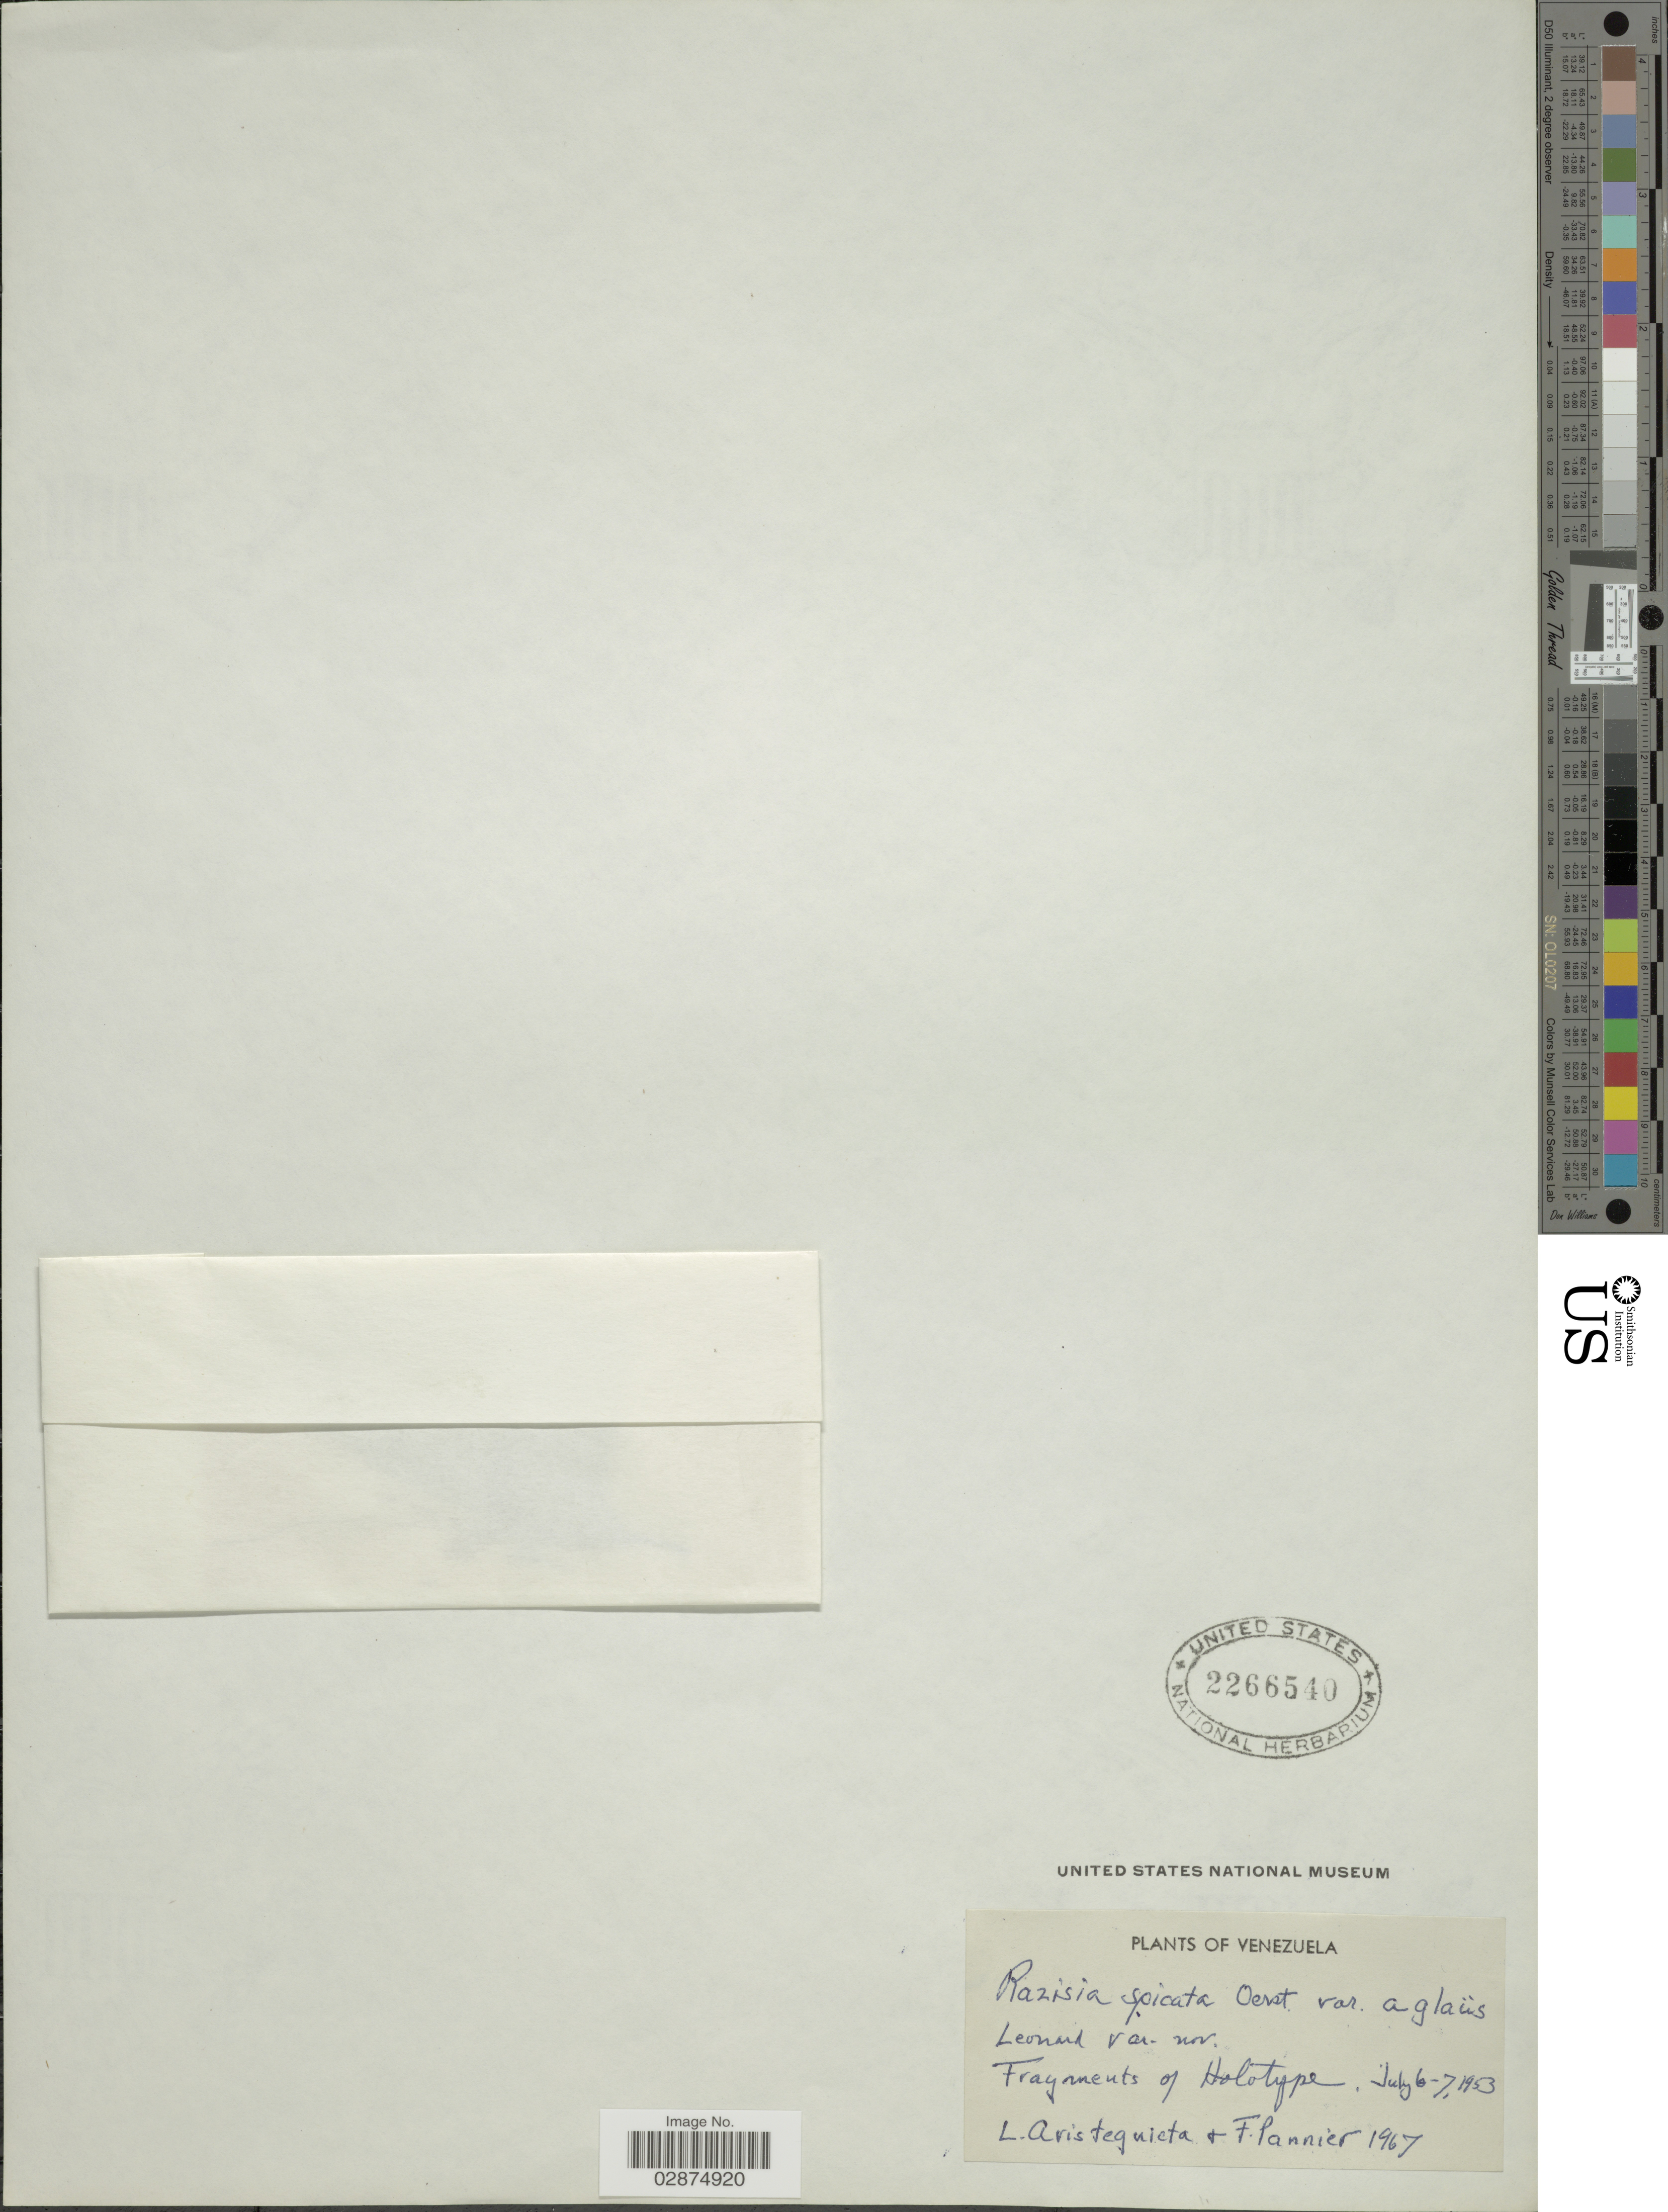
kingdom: Plantae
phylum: Tracheophyta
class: Magnoliopsida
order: Lamiales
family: Acanthaceae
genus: Isotheca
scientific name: Isotheca alba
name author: Turrill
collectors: L. Aristeguieta & Flannier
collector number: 1967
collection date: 1953-07-06/1953-07-07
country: Venezuela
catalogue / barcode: US 2266540